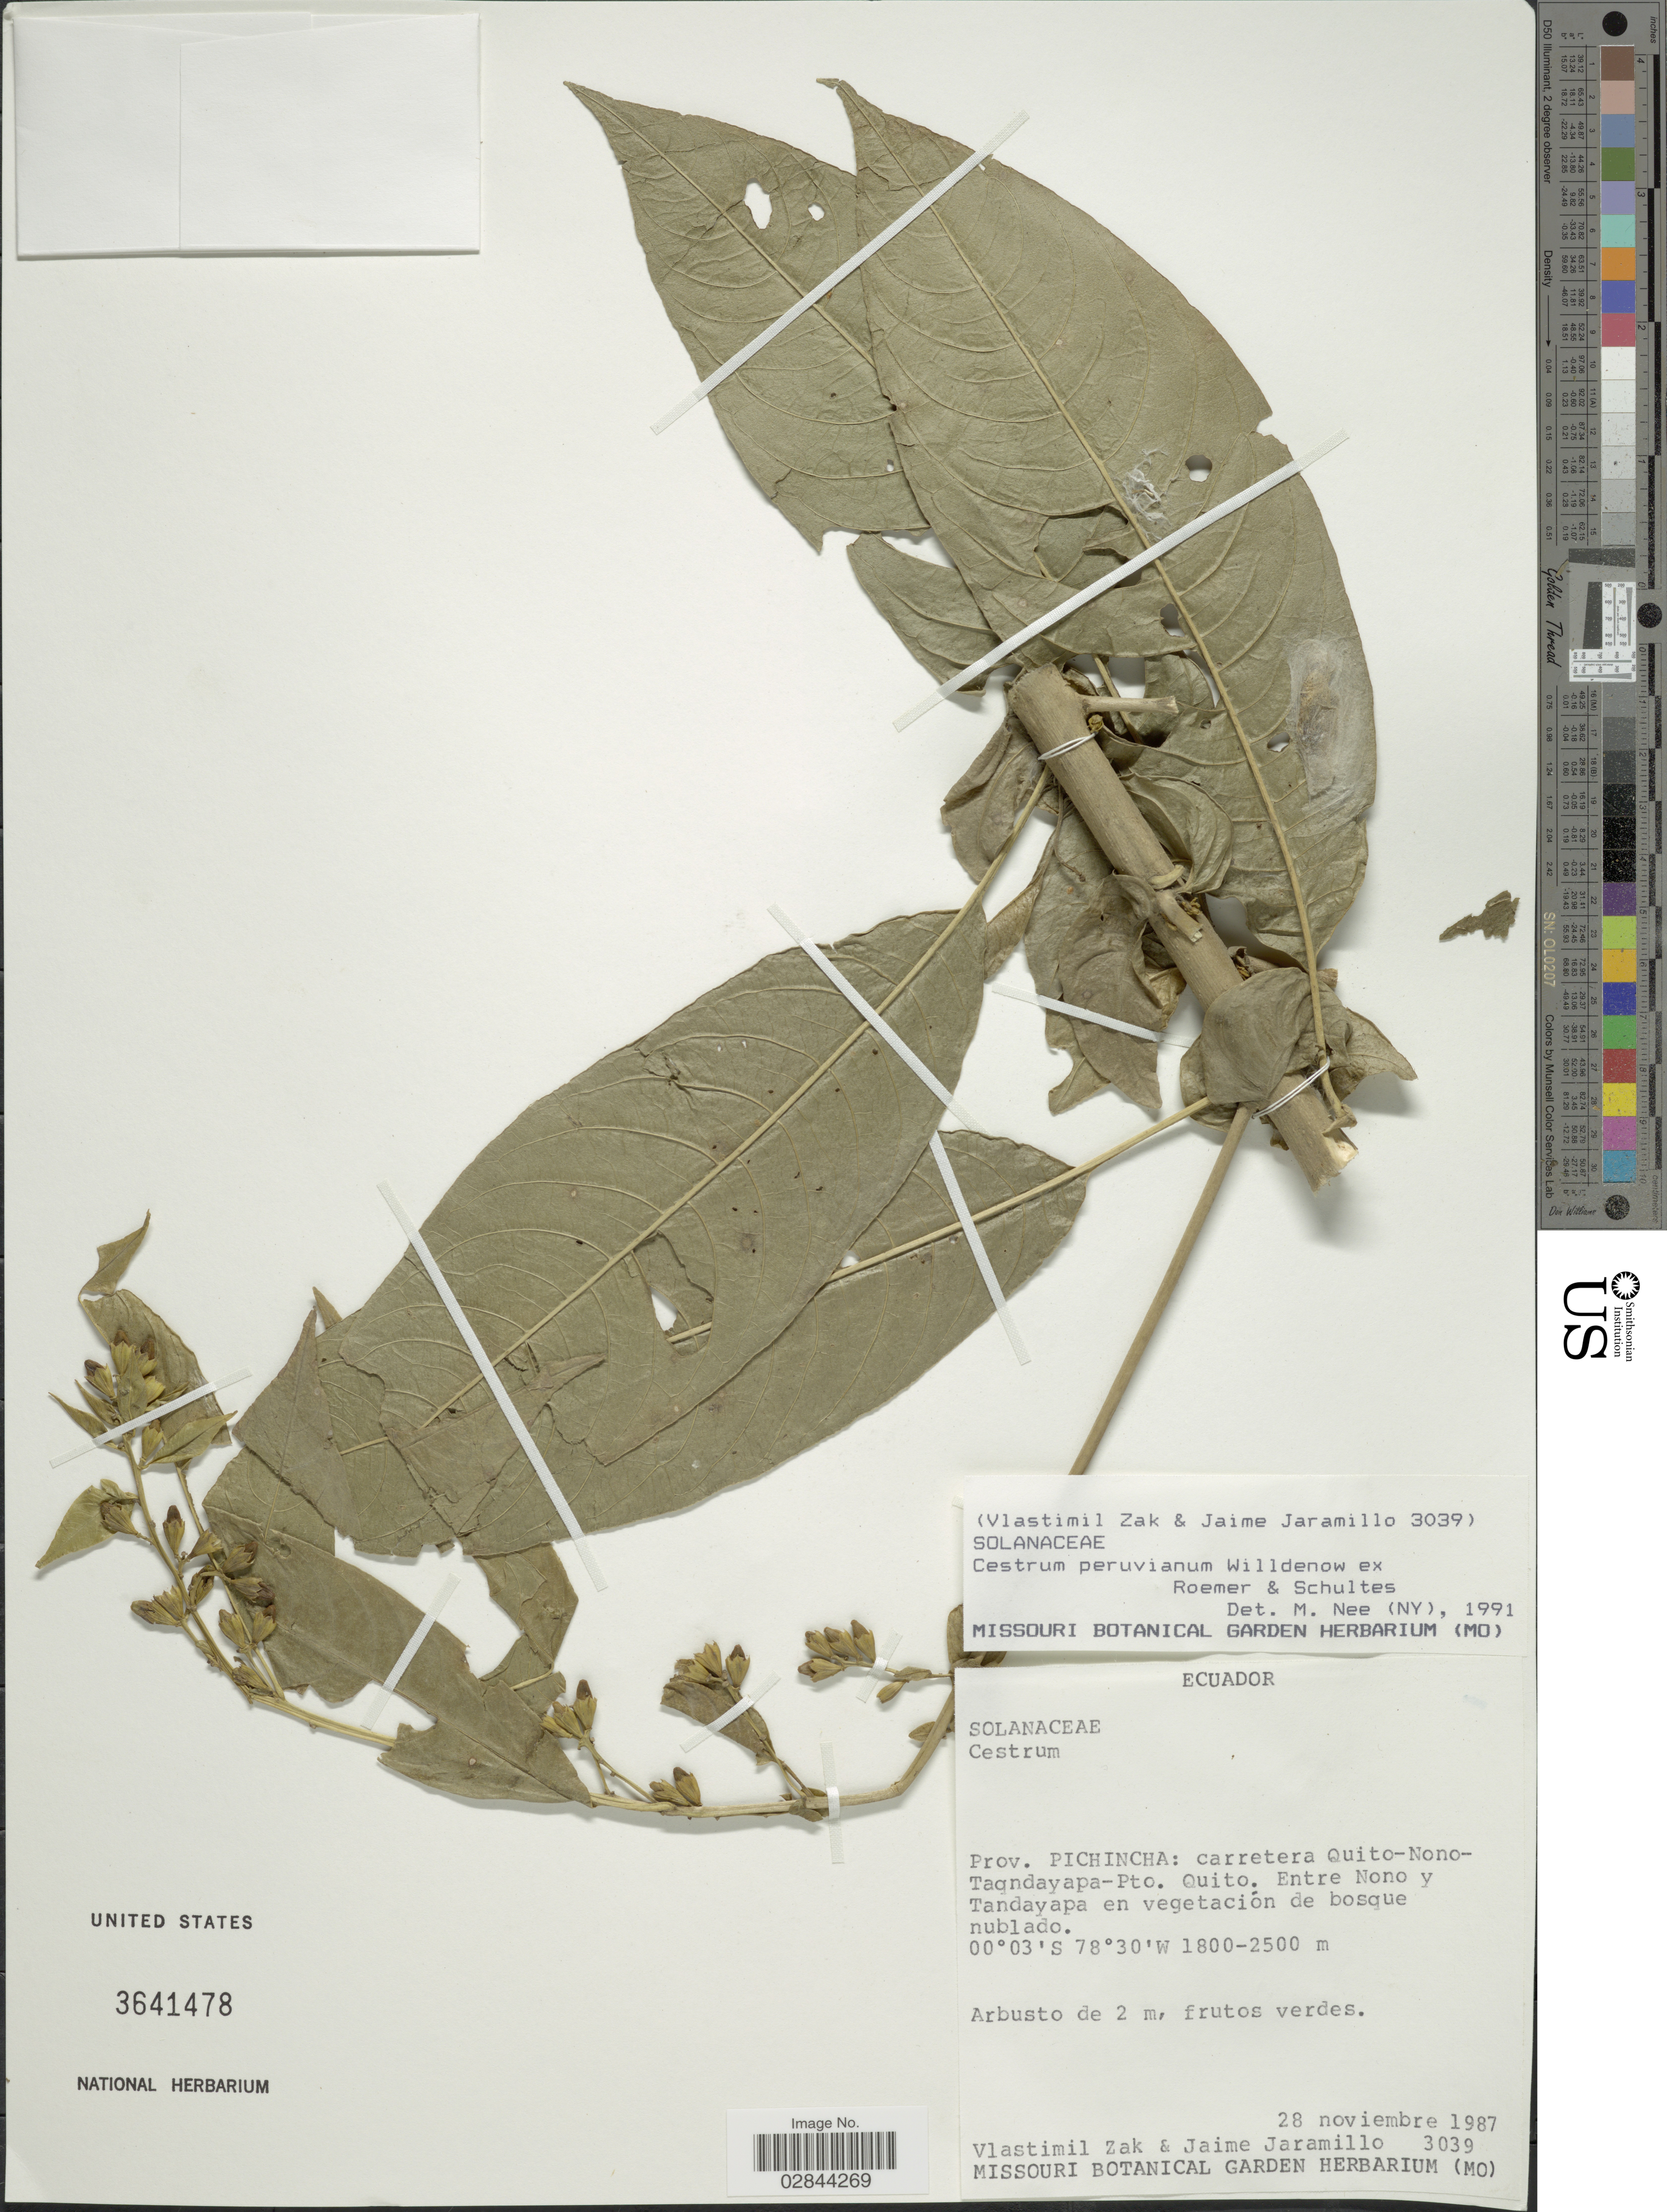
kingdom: Plantae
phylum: Tracheophyta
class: Magnoliopsida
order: Solanales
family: Solanaceae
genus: Cestrum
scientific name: Cestrum affine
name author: Kunth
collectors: V. Zak & J. Jaramillo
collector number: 3039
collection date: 1987-11-28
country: Ecuador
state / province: Pichincha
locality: Carretera Quito-Nono-Taqndayapa-Pto. Quito, entre Nono y Tandayapa en vegetación de bosque nublado.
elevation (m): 1800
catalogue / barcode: US 3641478